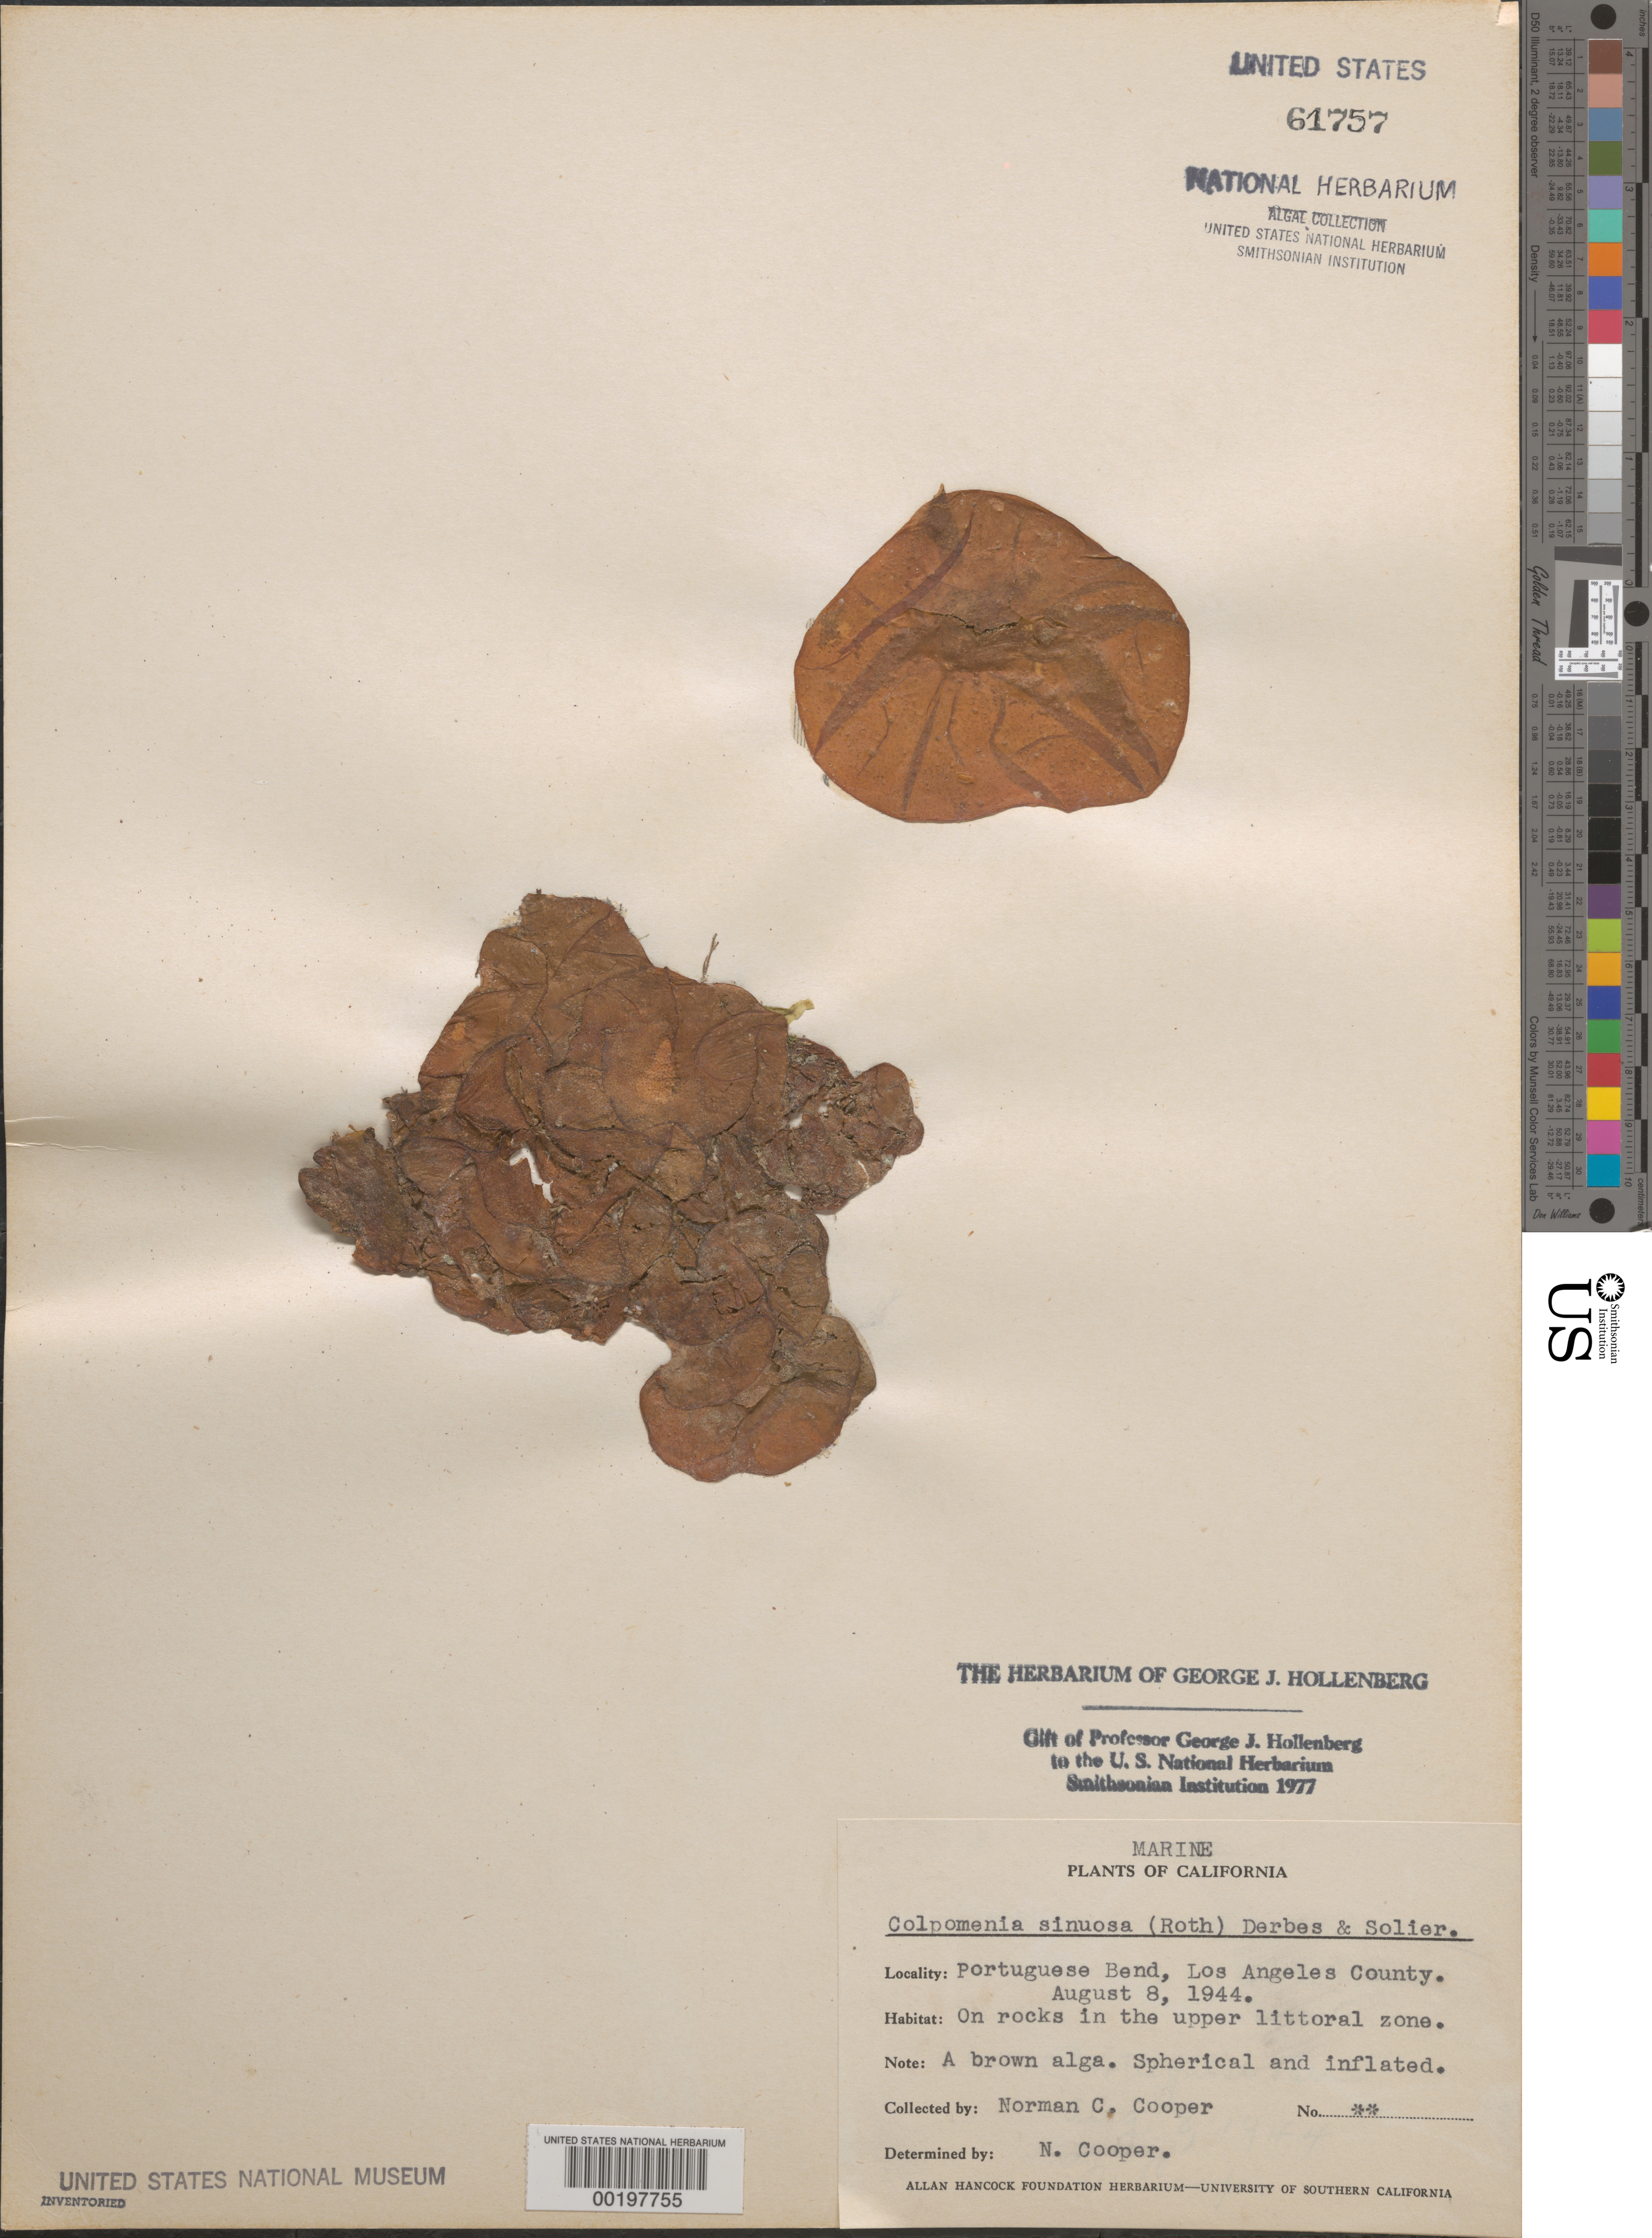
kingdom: Chromista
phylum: Ochrophyta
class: Phaeophyceae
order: Scytosiphonales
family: Scytosiphonaceae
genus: Colpomenia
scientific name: Colpomenia sinuosa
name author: (K. Mert. ex Roth) Derbes & Solier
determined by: Cooper, N. C.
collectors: N. Cooper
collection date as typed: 08 Aug 1944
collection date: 1944-08-08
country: United States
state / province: California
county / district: Los Angeles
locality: Portuguese Bend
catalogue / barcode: US 61757